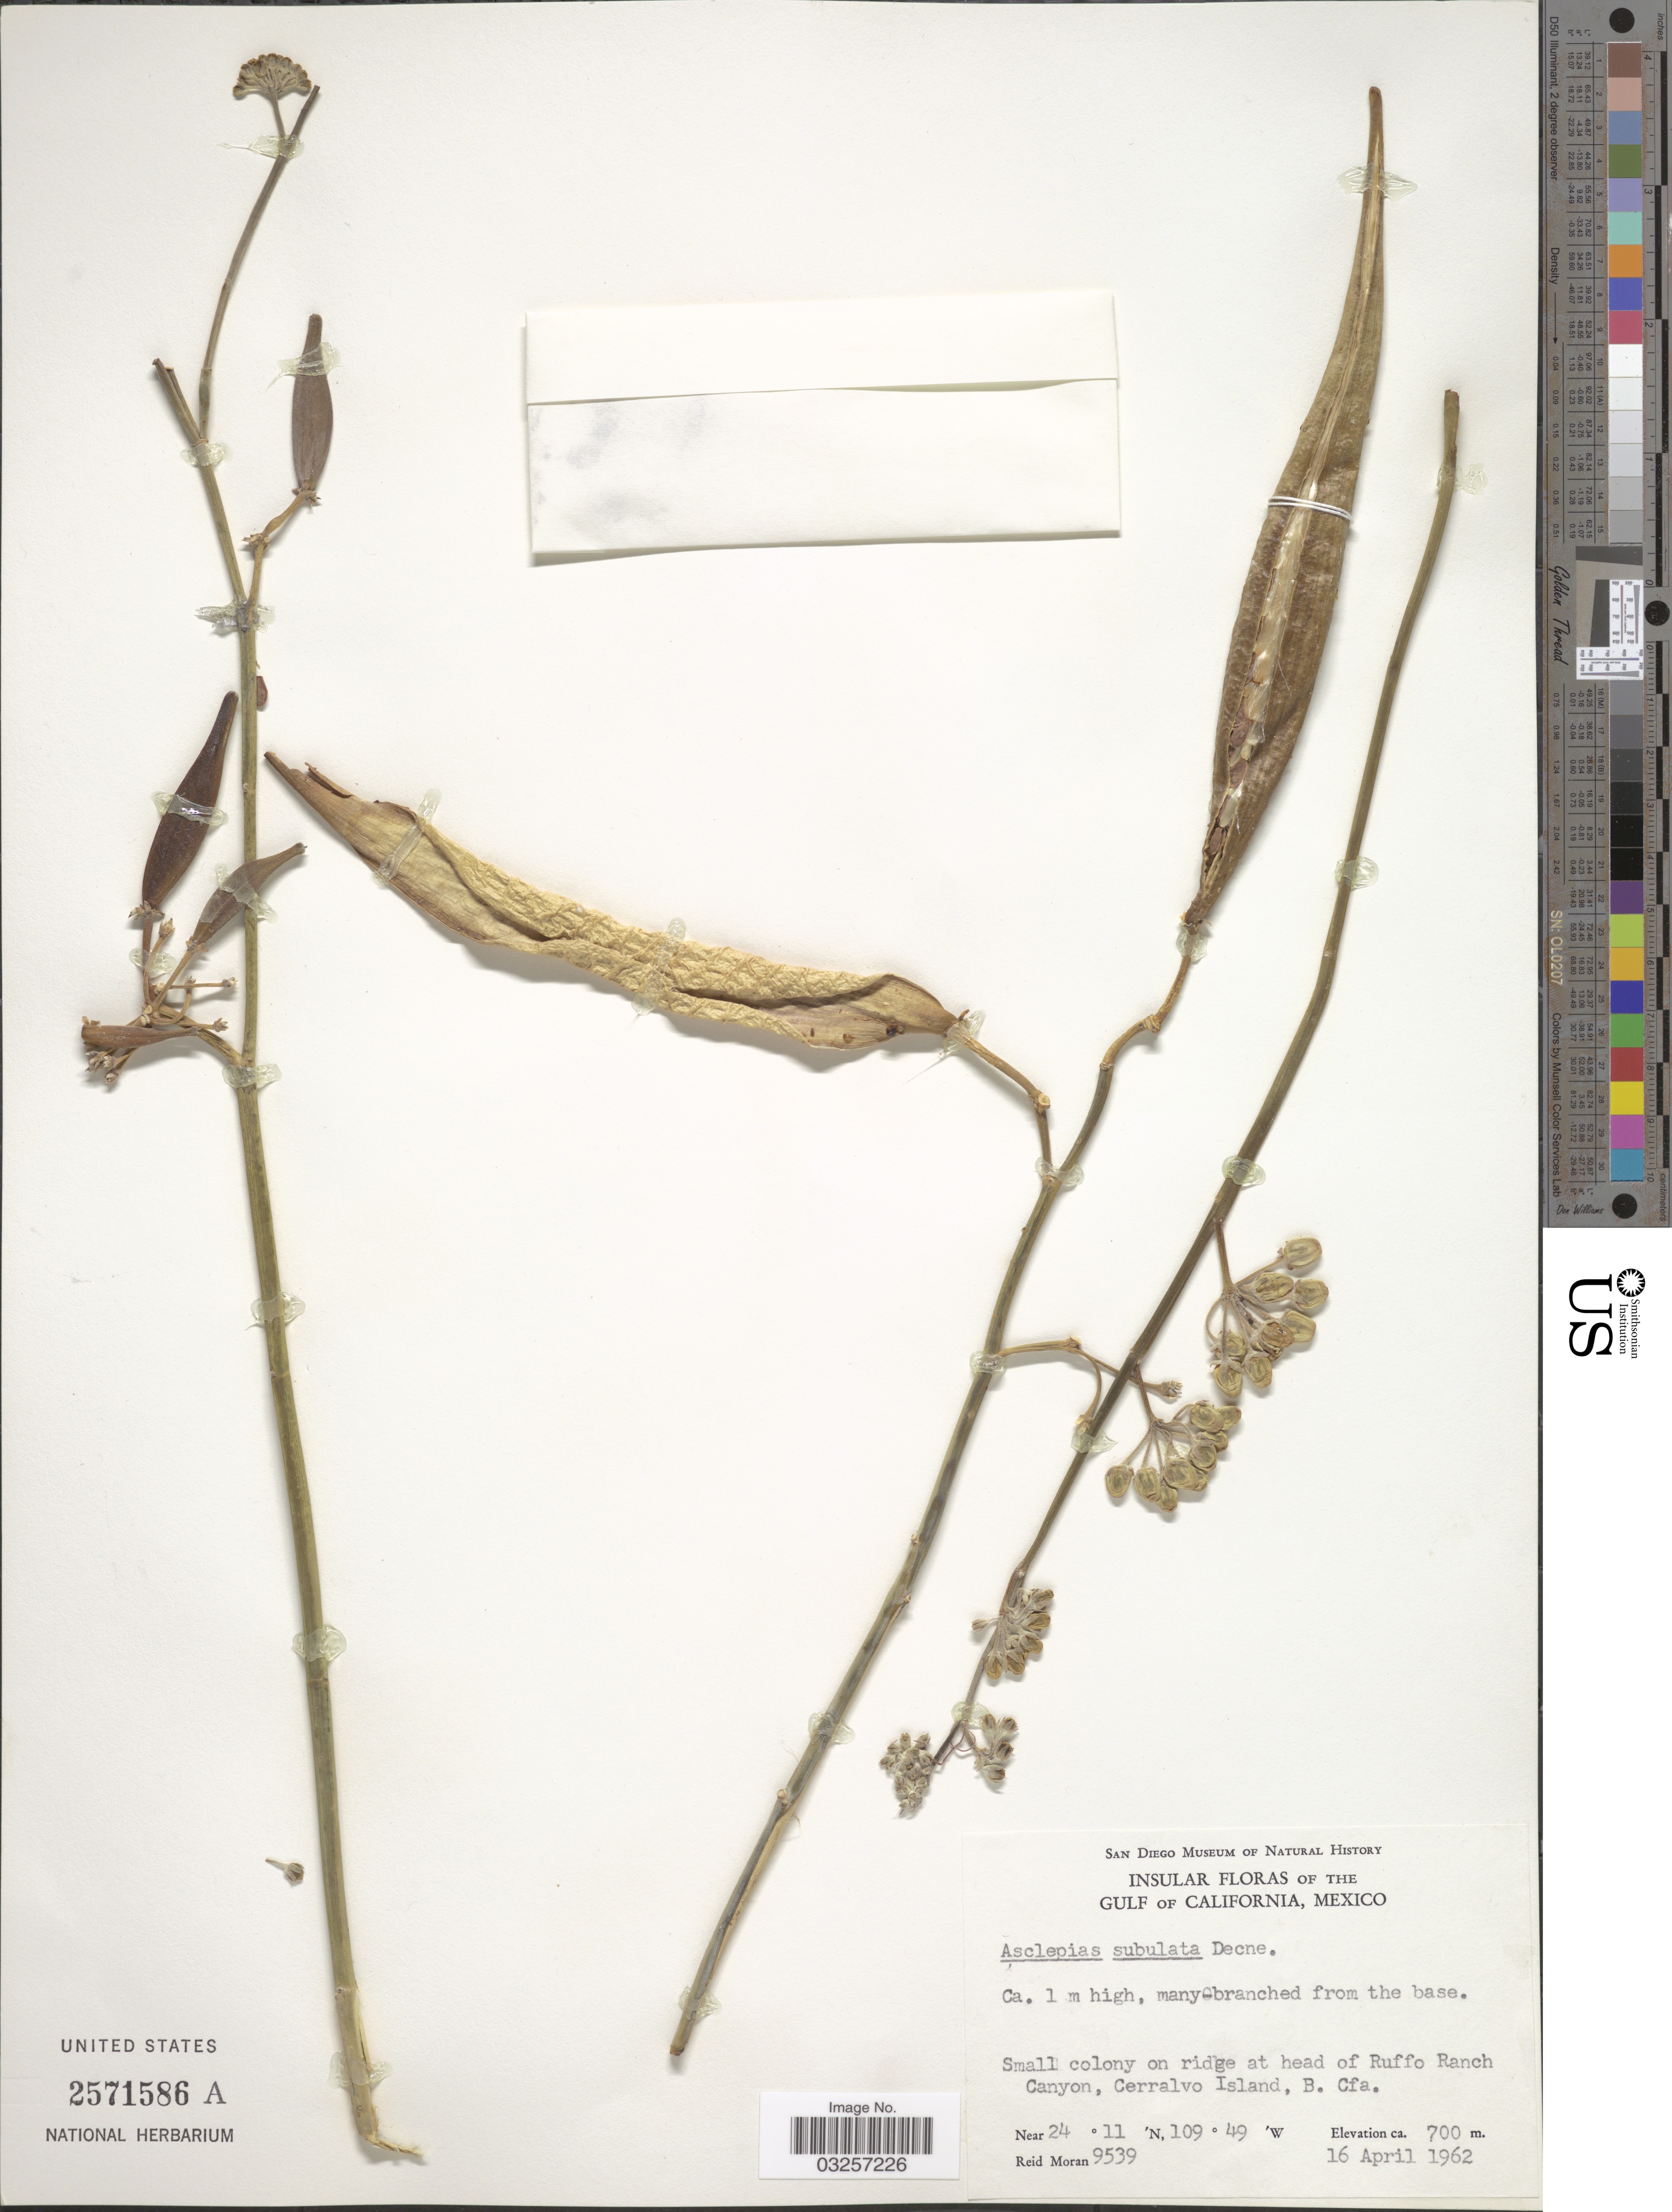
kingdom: Plantae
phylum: Tracheophyta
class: Magnoliopsida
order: Gentianales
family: Apocynaceae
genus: Asclepias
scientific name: Asclepias subulata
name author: Decne.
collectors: R. Moran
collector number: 9539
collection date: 1962-04-16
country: Mexico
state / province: Baja California Sur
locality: Gulf of California. Small colony on ridge at head of Ruffo Ranch Canyon, Cerralvo Island.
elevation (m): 700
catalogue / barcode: US 2571586A